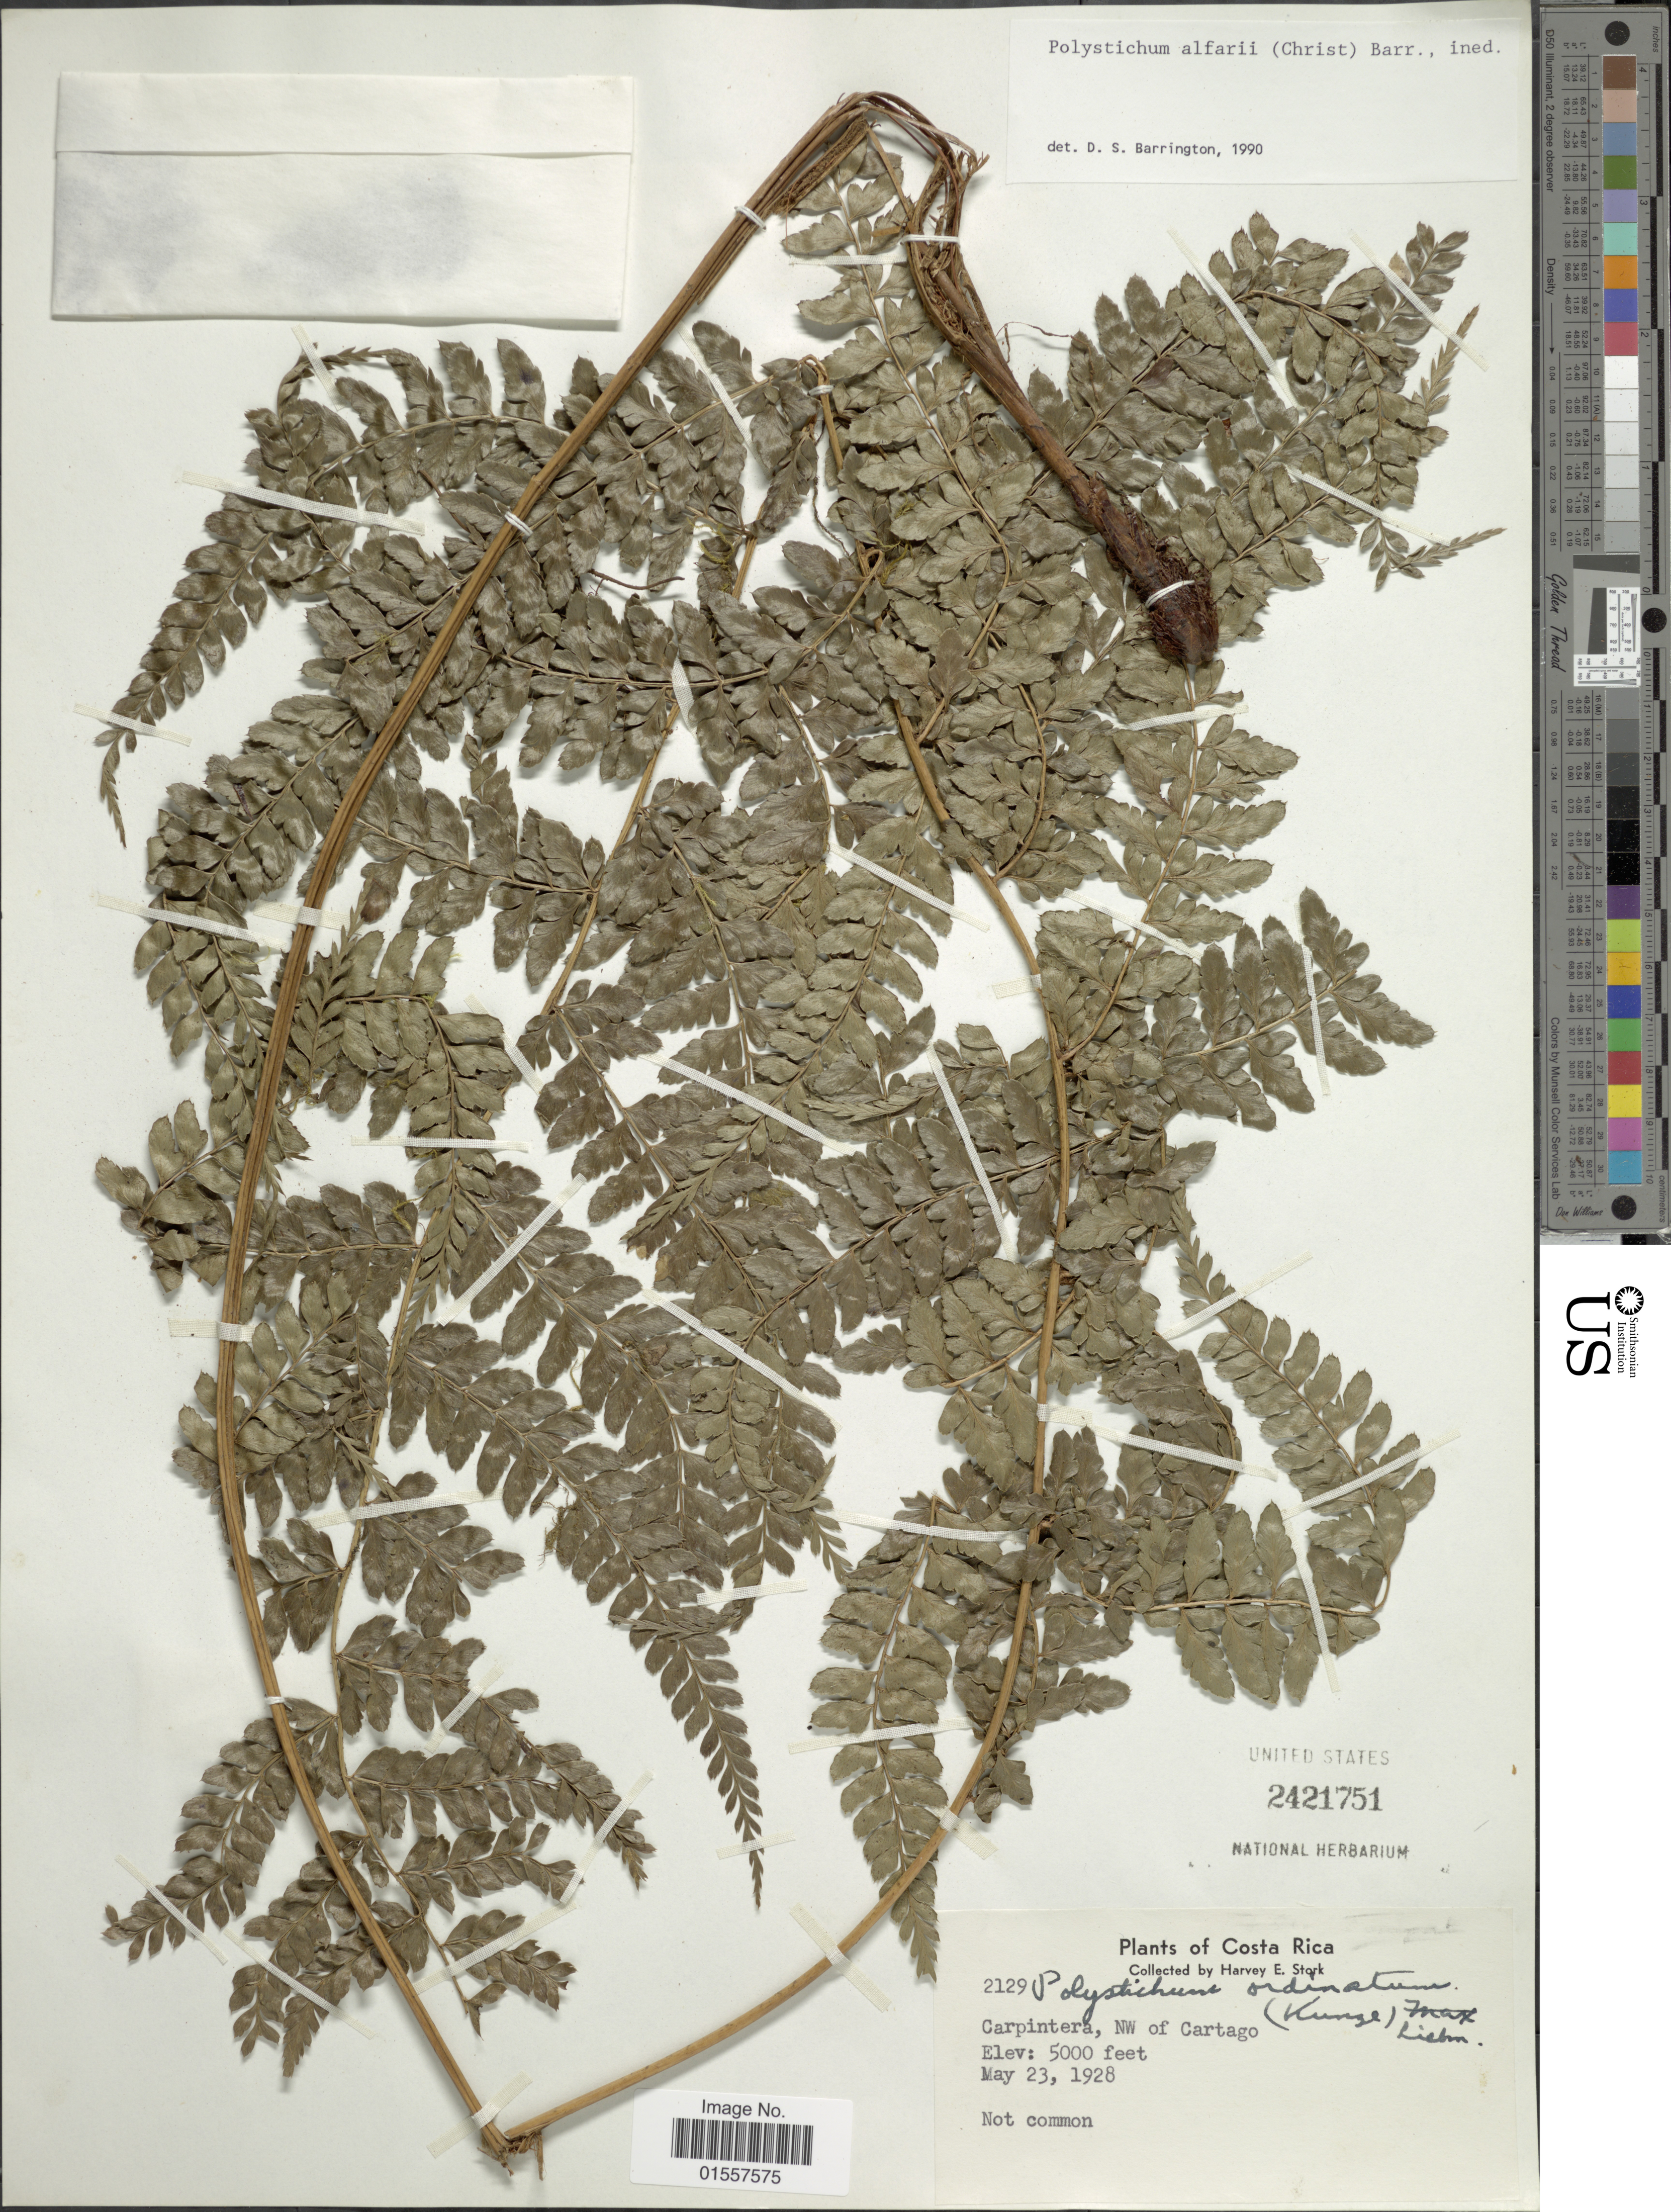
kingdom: Plantae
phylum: Tracheophyta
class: Polypodiopsida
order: Polypodiales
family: Dryopteridaceae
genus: Polystichum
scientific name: Polystichum alfaroi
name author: (Christ) Barrington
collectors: H. E. Stork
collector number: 2129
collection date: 1928-05-23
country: Costa Rica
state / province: Cartago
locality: Carpintera, NW of Cartago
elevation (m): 1524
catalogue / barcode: US 2421751